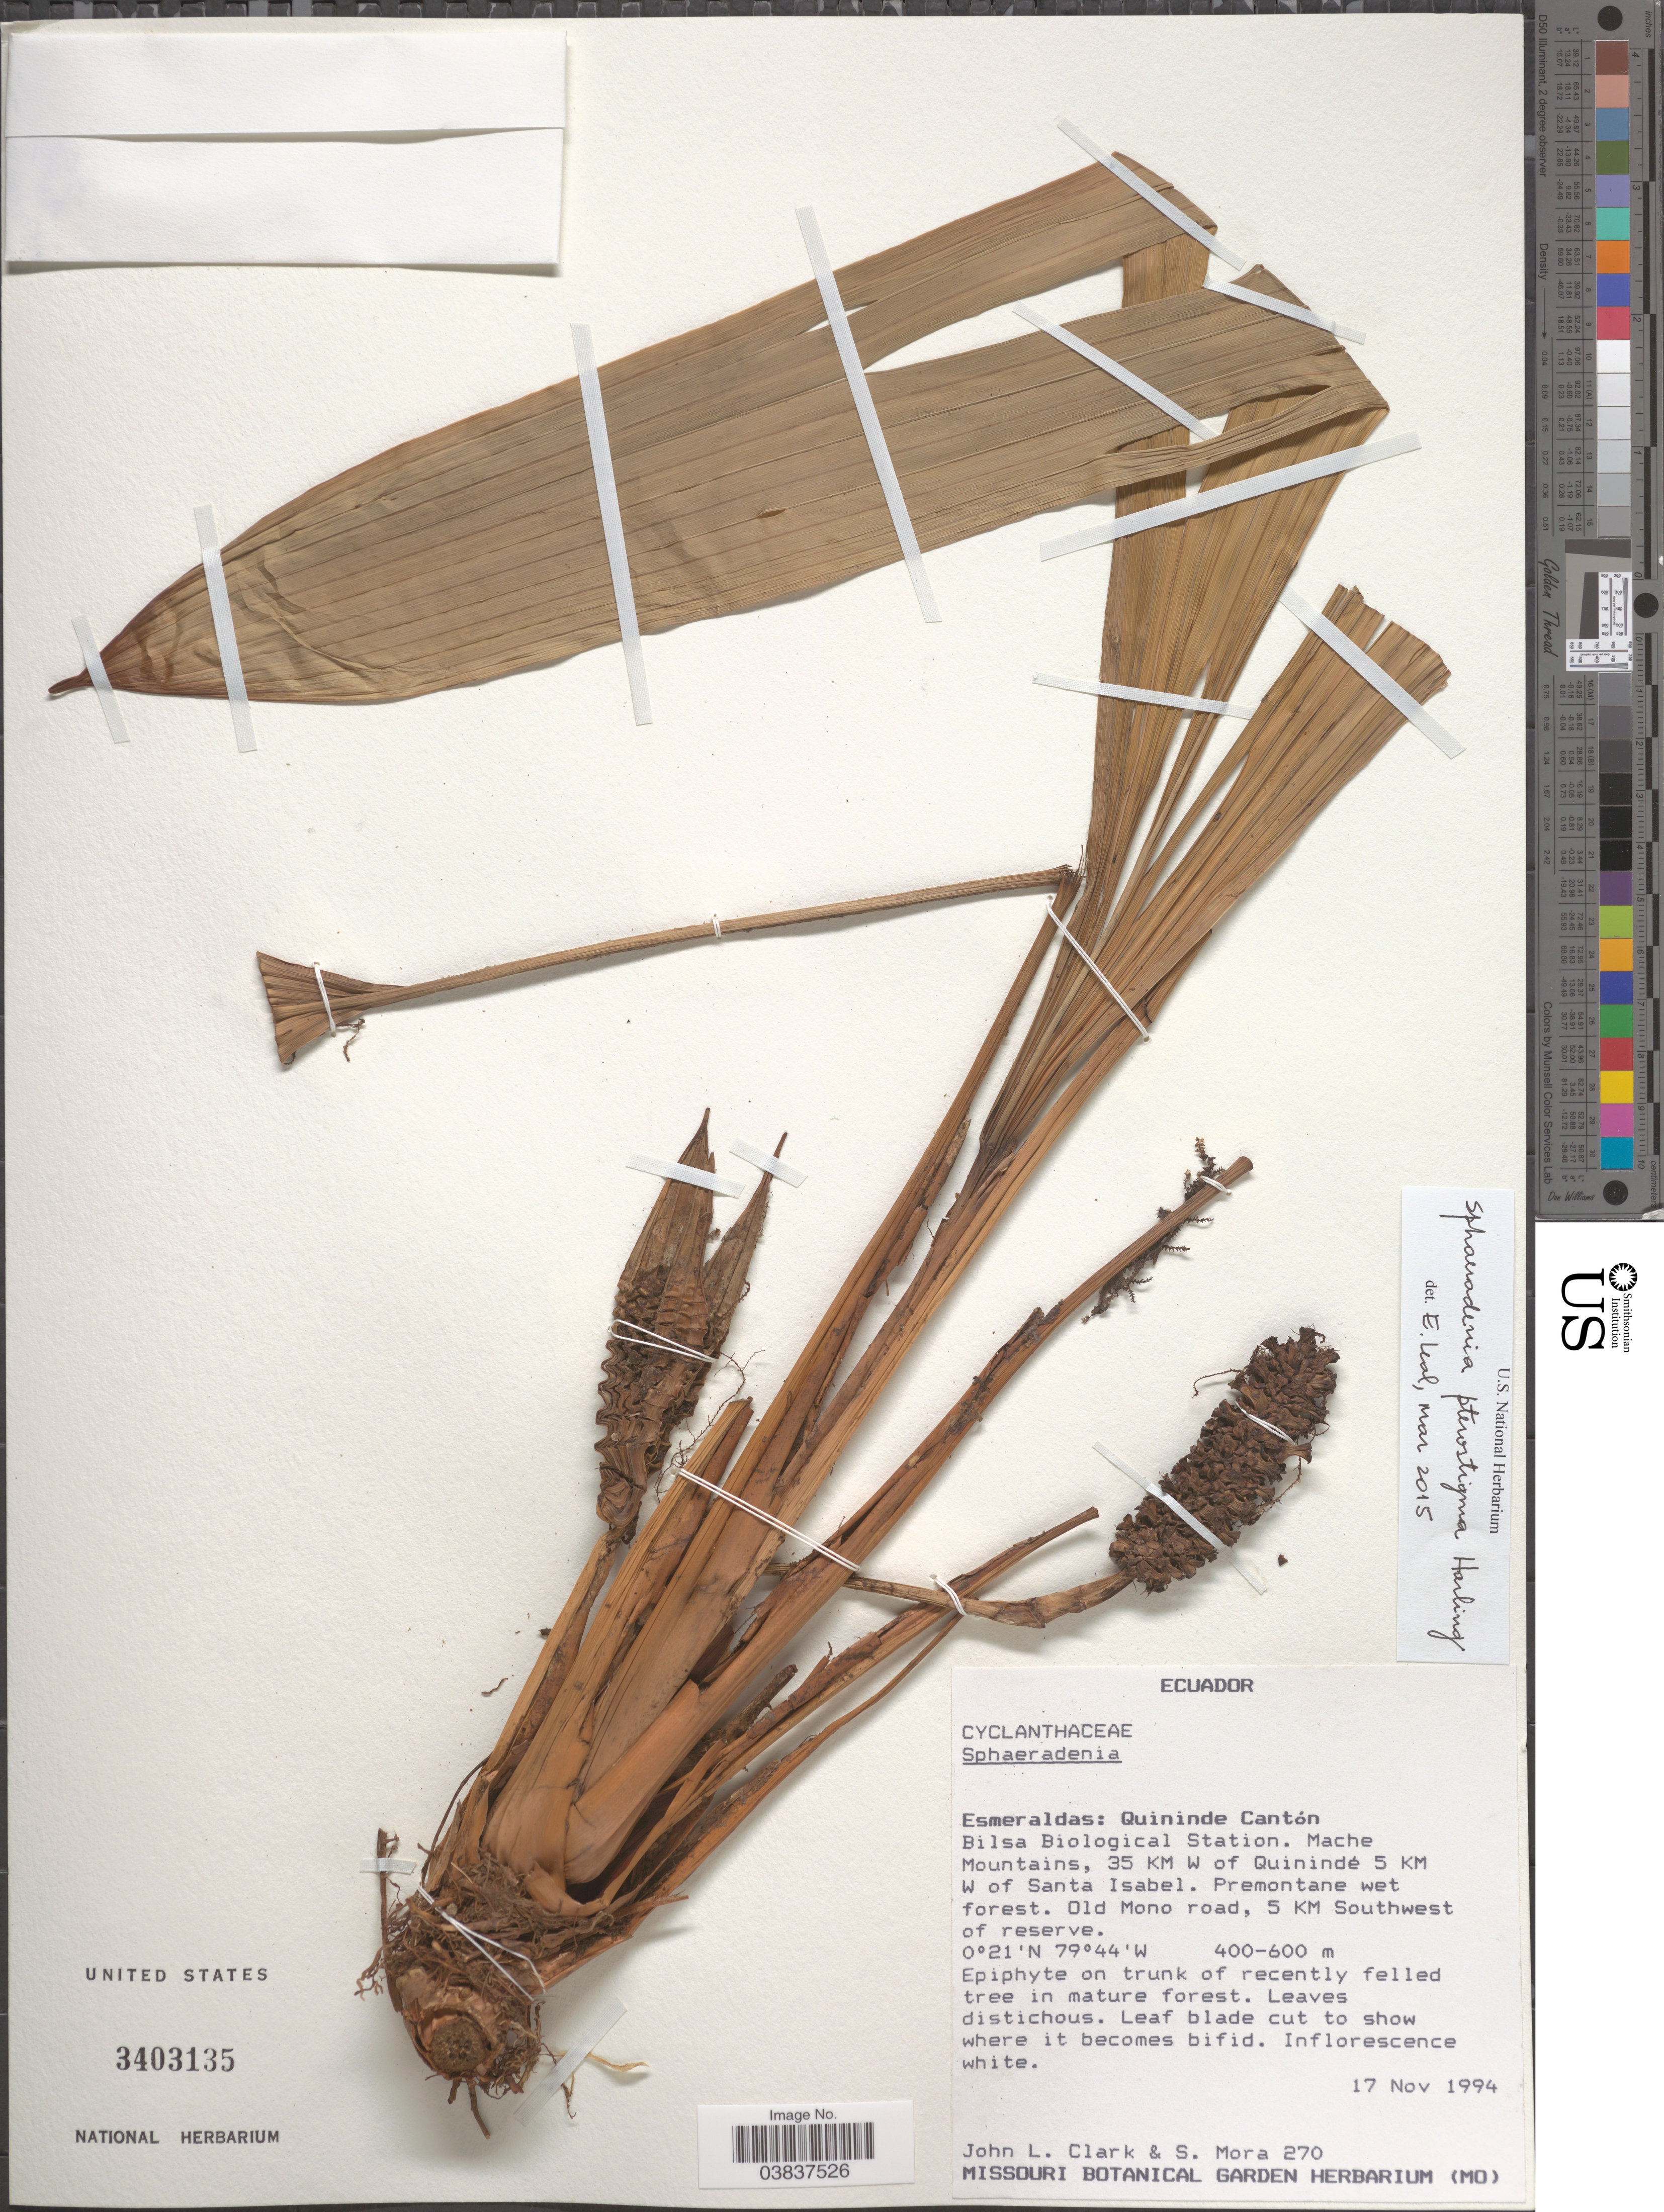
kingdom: Plantae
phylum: Tracheophyta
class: Liliopsida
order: Pandanales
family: Cyclanthaceae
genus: Sphaeradenia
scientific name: Sphaeradenia pterostigma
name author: Harling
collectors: J. L. Clark & S. Mora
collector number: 270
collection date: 1994-11-17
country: Ecuador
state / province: Esmeraldas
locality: Quininde Cantón. Bilsa Biological Station. Mache Mountains, 35 KM W of Quinindé 5 KM W of Santa Isabel. Premontane wet forest. Old Mono road, 5 KM southwest of reserve.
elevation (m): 400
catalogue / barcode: US 3403135